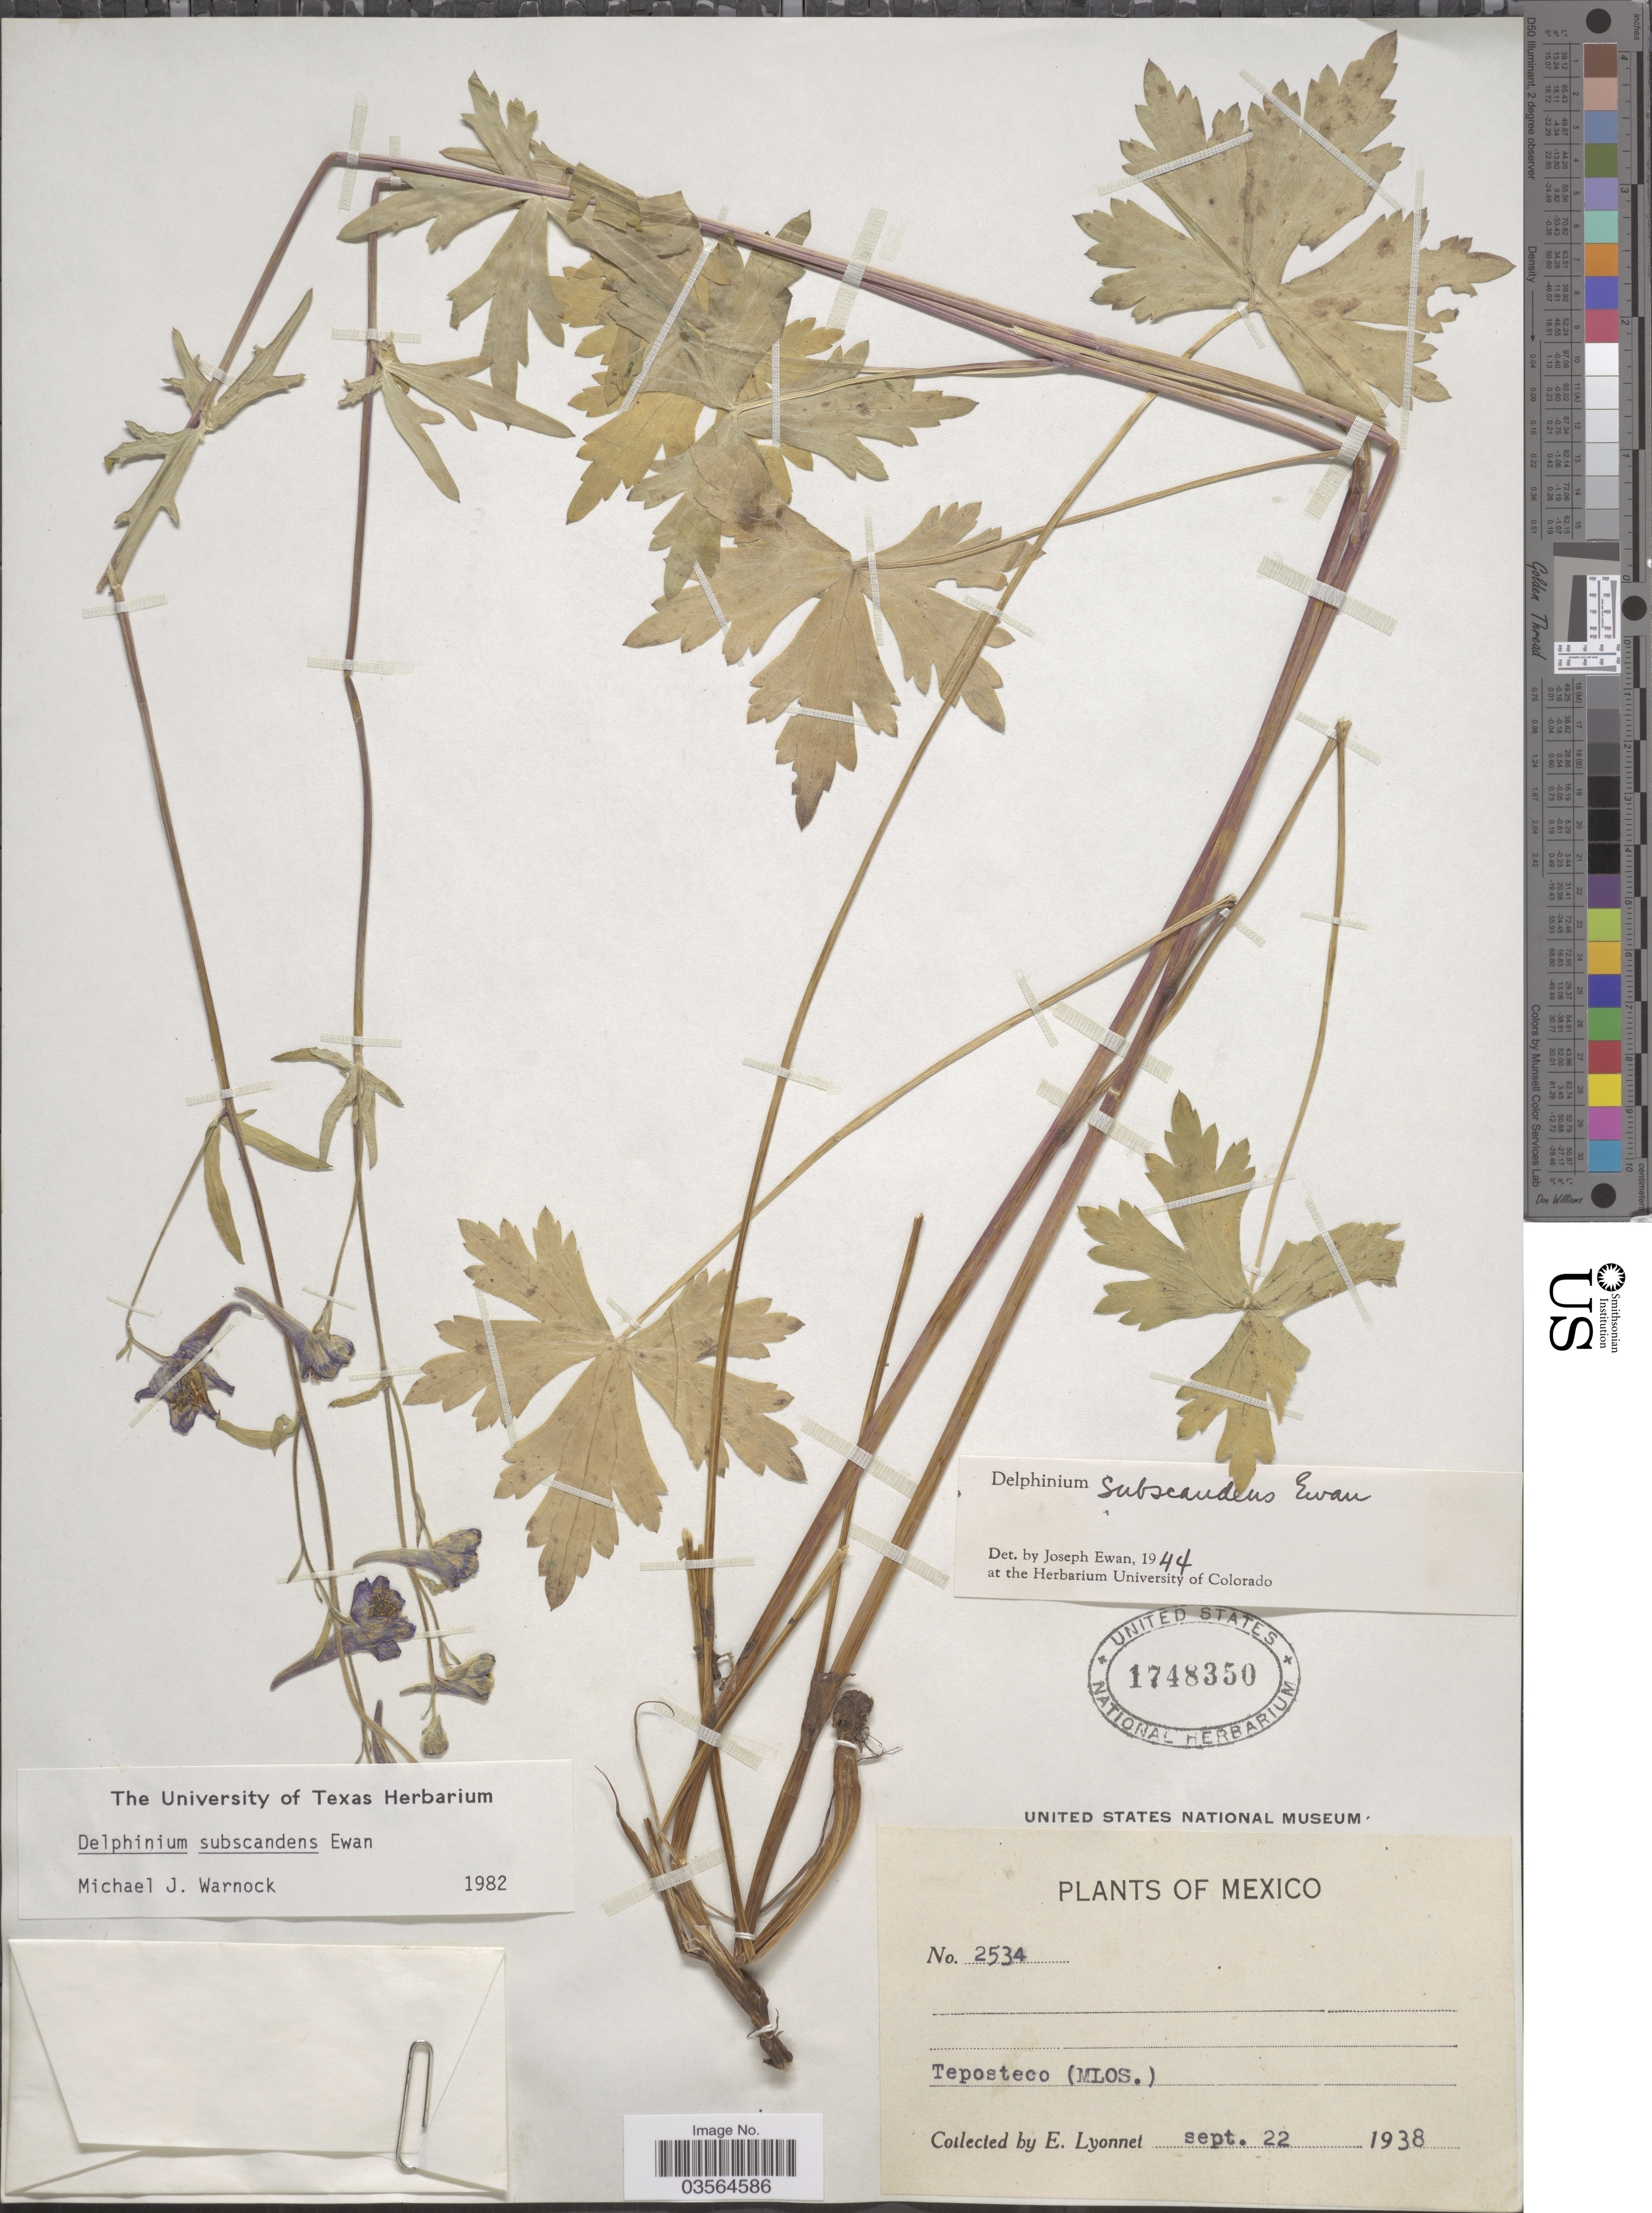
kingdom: Plantae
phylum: Tracheophyta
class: Magnoliopsida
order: Ranunculales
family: Ranunculaceae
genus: Delphinium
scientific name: Delphinium subscandens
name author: Ewan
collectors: E. Lyonnet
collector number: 2534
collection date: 1938-09-22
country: Mexico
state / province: Morelos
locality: Teposteco.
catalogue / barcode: US 1748350